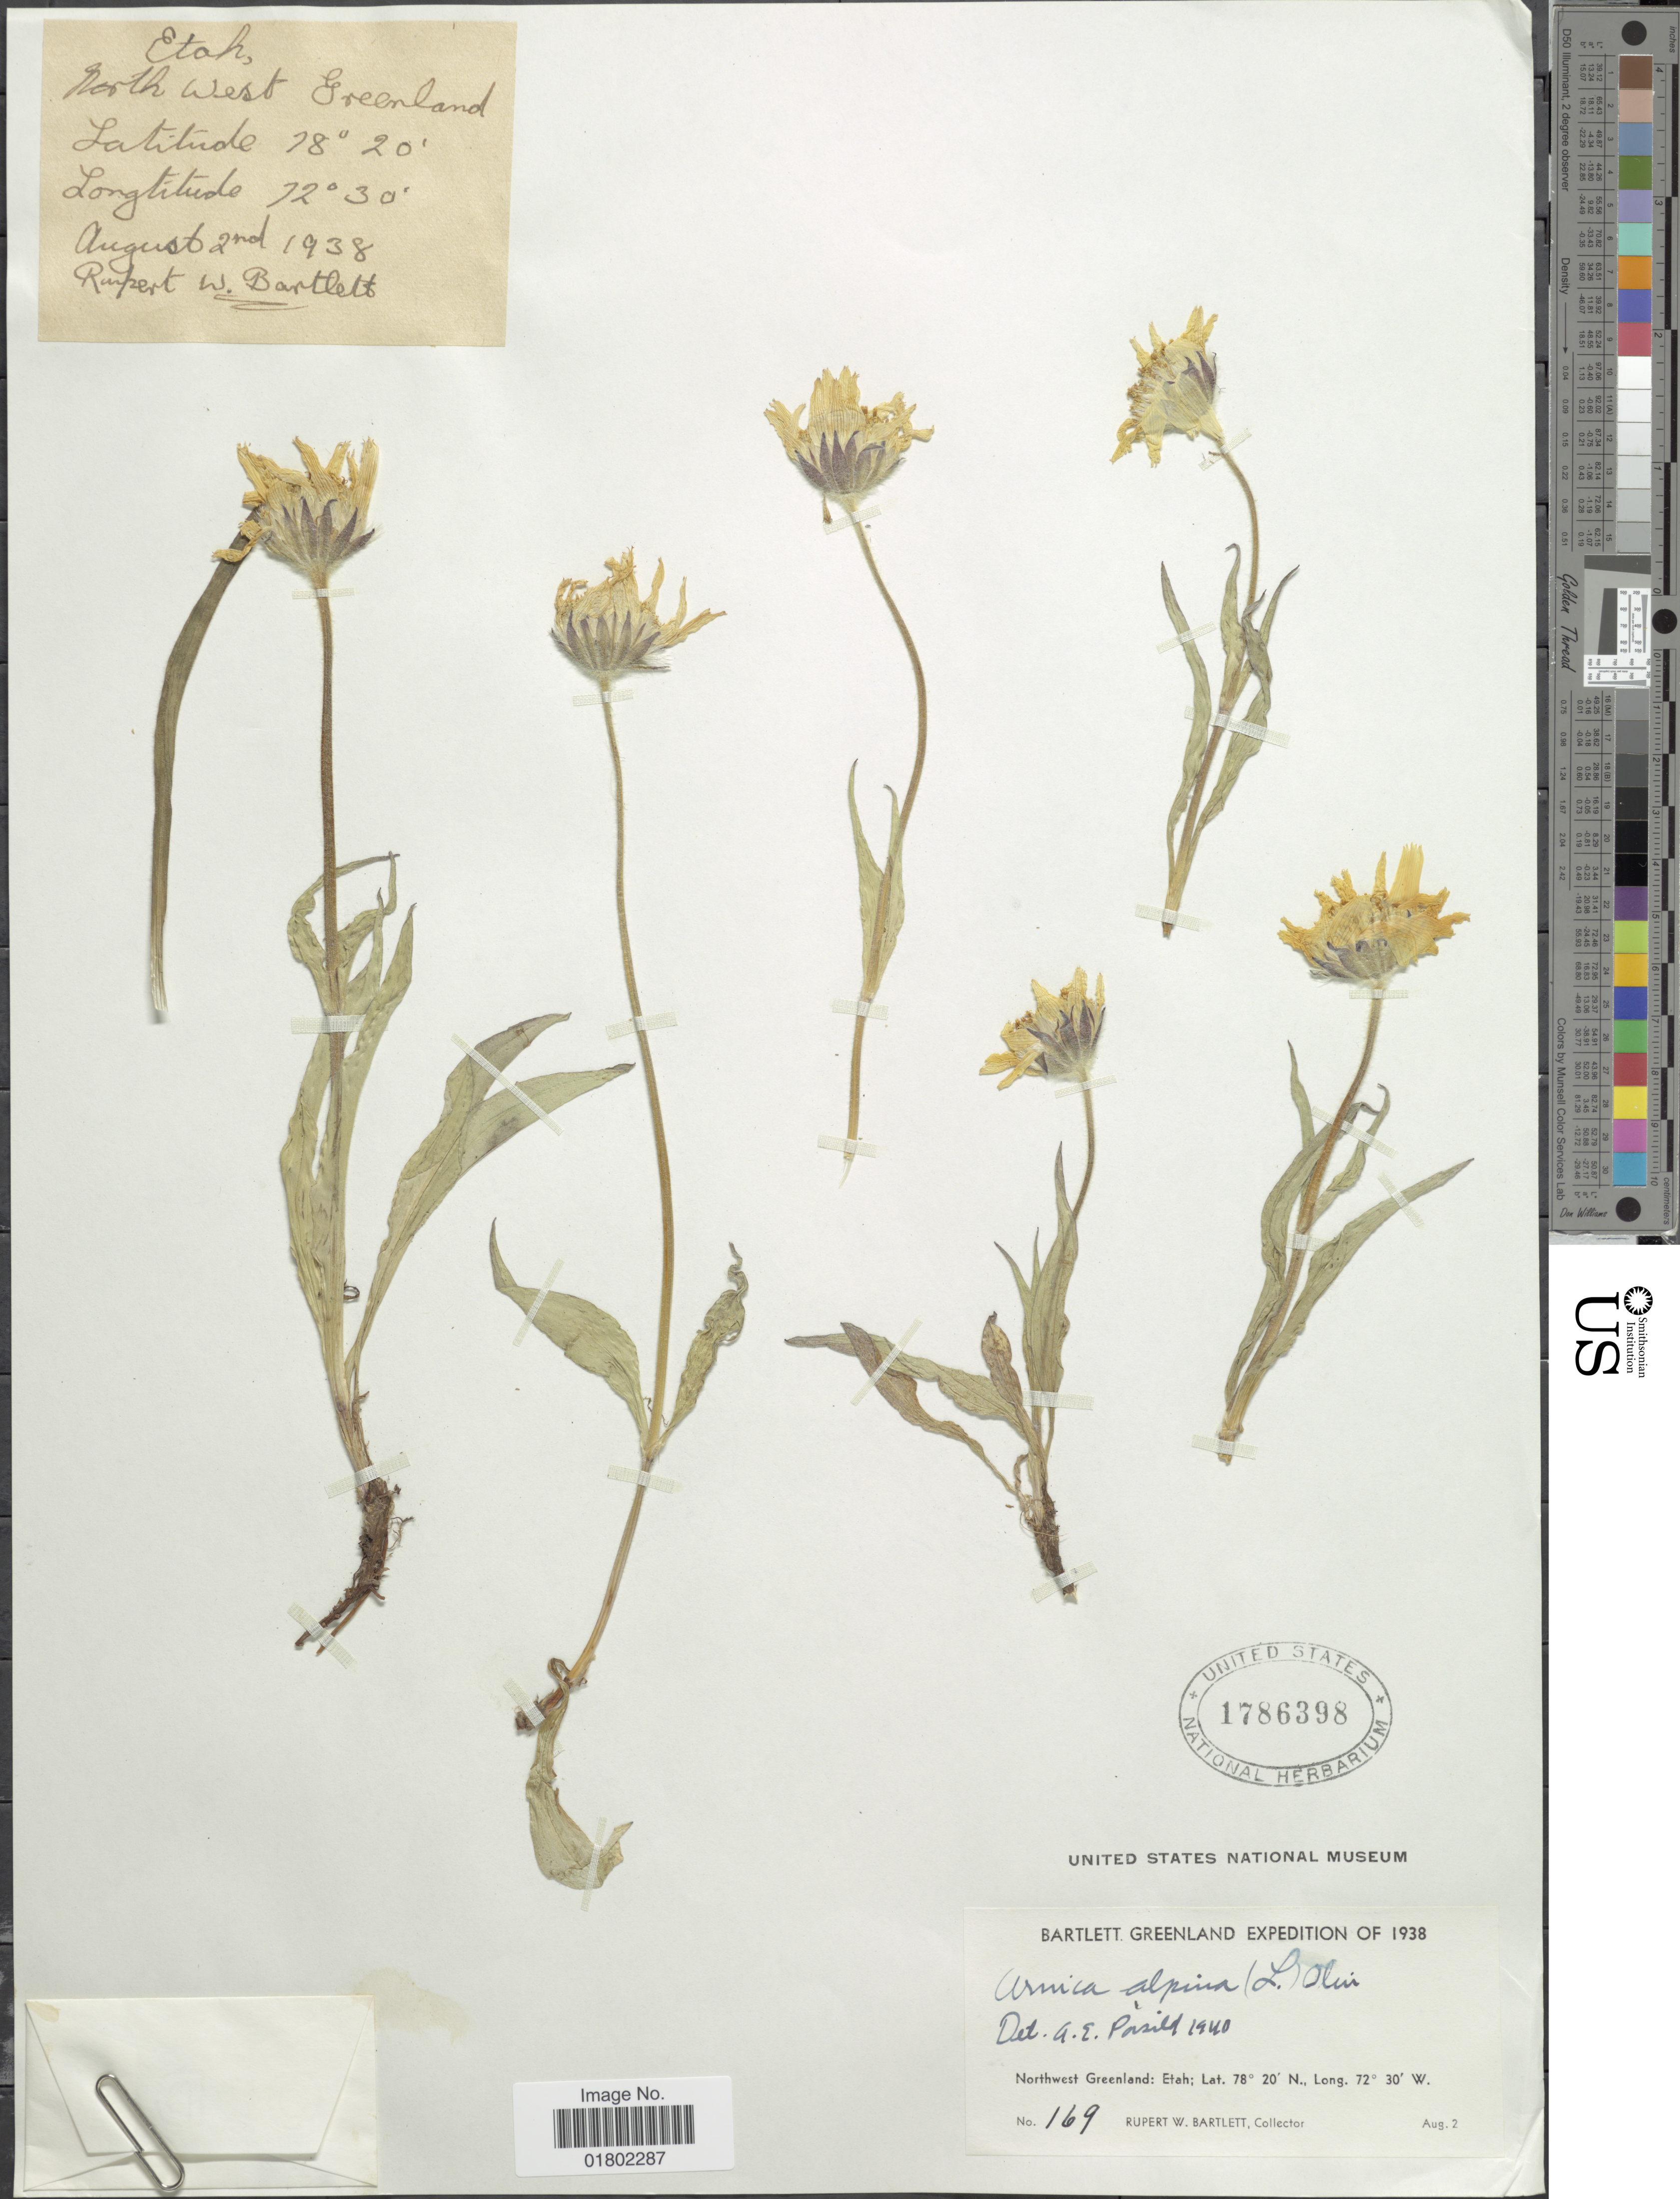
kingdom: Plantae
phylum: Tracheophyta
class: Magnoliopsida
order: Asterales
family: Asteraceae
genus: Arnica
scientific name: Arnica alpina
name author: Willd. ex Steud.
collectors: R. W. Bartlett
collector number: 169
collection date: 1938-08-02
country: Greenland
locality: Northwest Greenland: Etah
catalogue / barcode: US 1786398